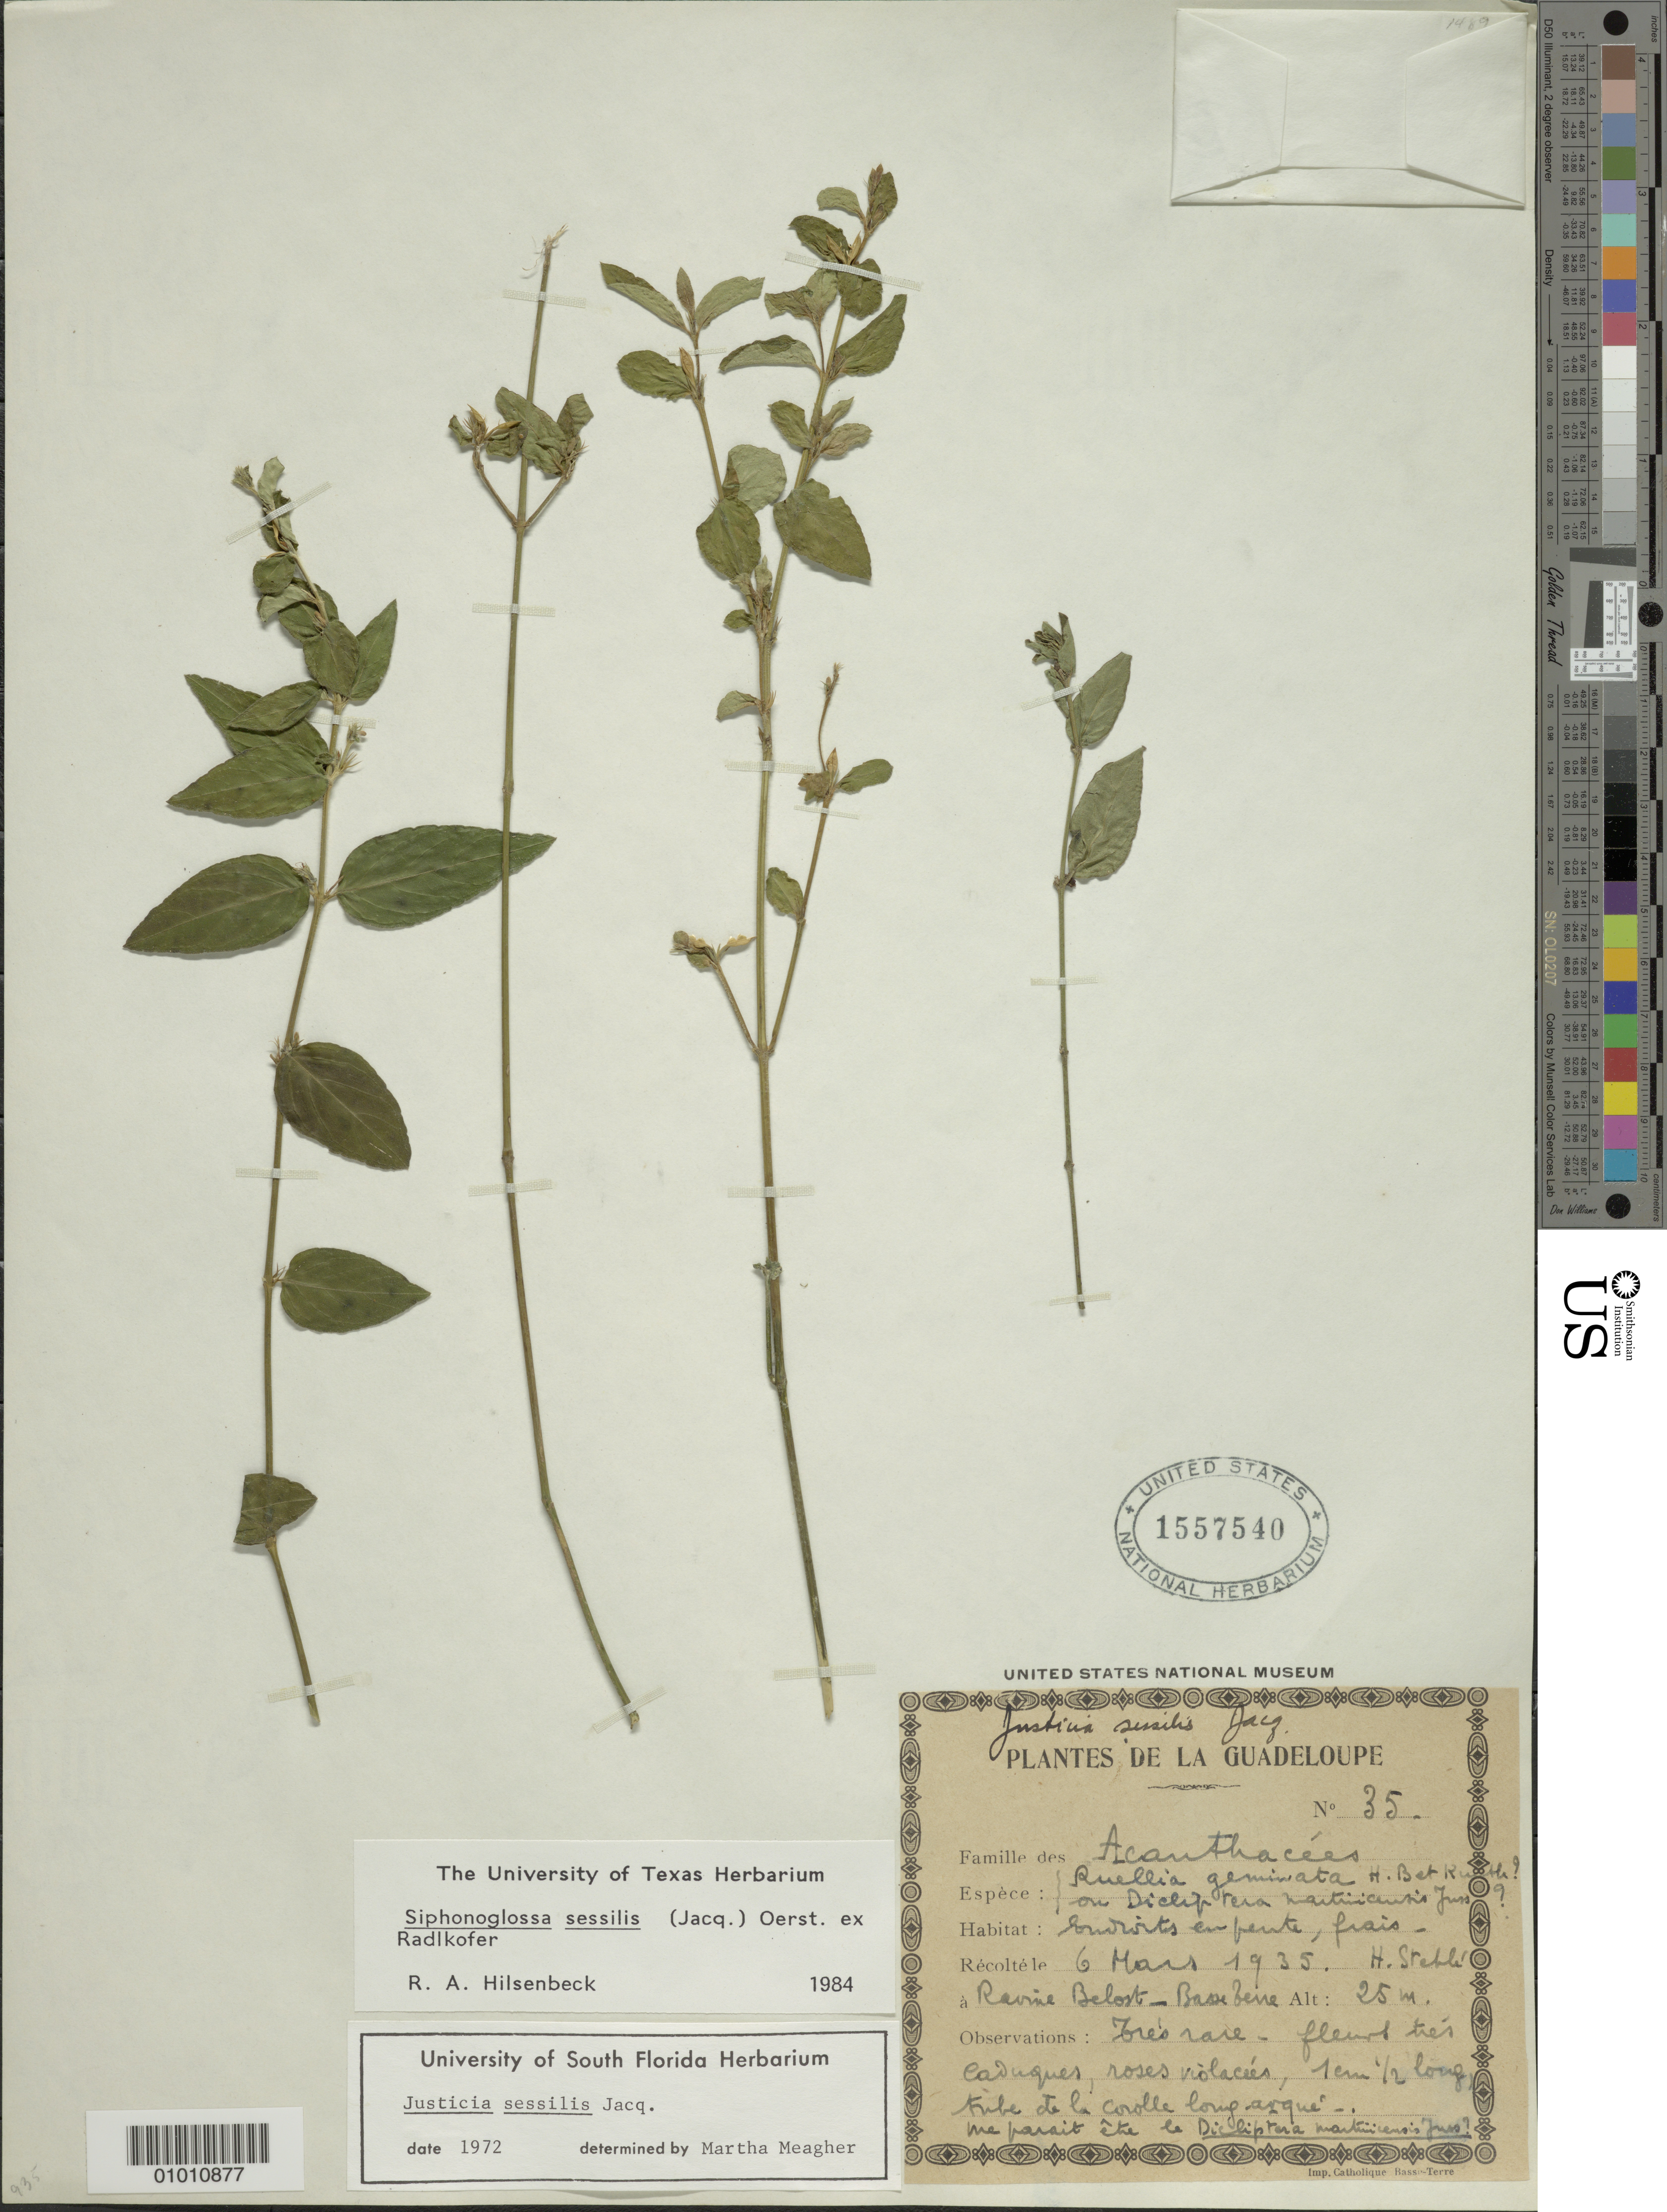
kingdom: Plantae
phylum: Tracheophyta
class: Magnoliopsida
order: Lamiales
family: Acanthaceae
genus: Siphonoglossa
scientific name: Siphonoglossa sessilis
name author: (Jacq.) D.N. Gibson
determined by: Hilsenbeck, R. A.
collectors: H. Stehlé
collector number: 35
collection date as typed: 06 Mar 1935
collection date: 1935-03-06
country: Guadeloupe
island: Basse Terre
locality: Ravine Belost - Basse Terre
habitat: En fente, frais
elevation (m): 25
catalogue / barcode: US 1557540